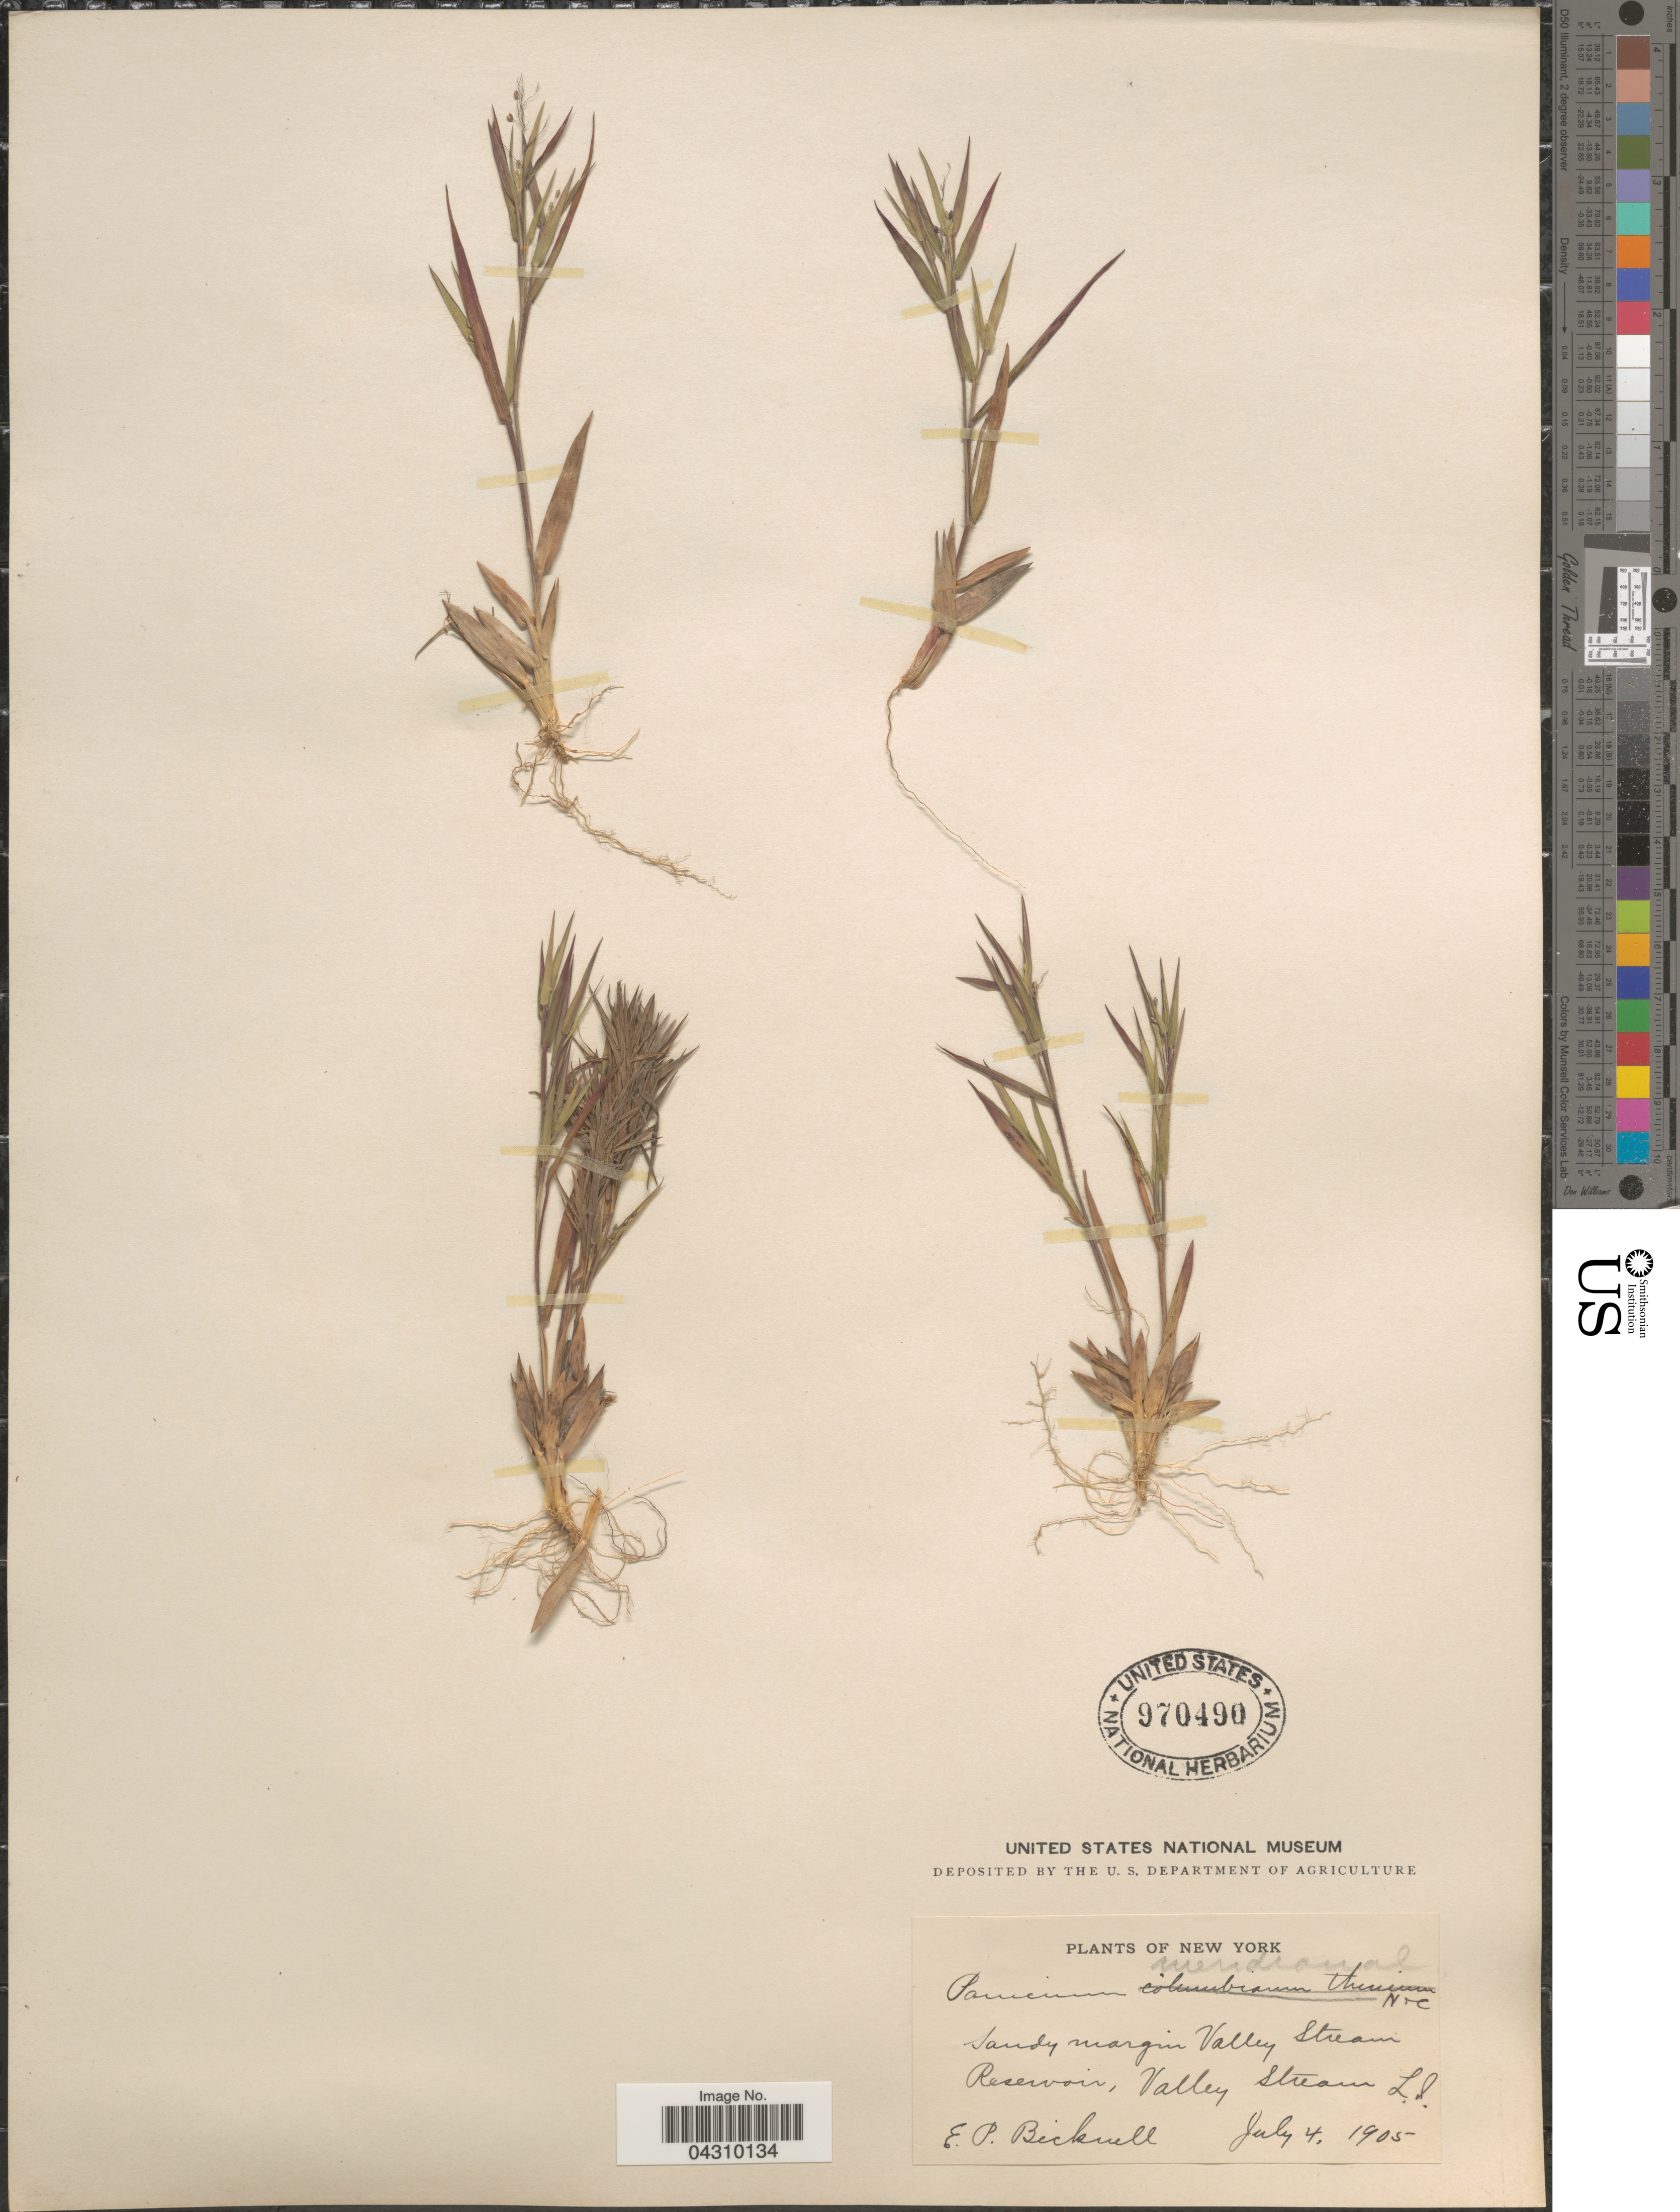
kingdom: Plantae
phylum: Tracheophyta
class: Liliopsida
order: Poales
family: Poaceae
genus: Dichanthelium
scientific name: Dichanthelium acuminatum var. acuminatum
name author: (Sw.) Gould & C.A. Clark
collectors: E. P. Bicknell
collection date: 1905-07-04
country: United States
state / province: New York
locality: Sandy margin. Valley Stream Reservoir, Valley Stream. L. I.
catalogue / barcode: US 970490